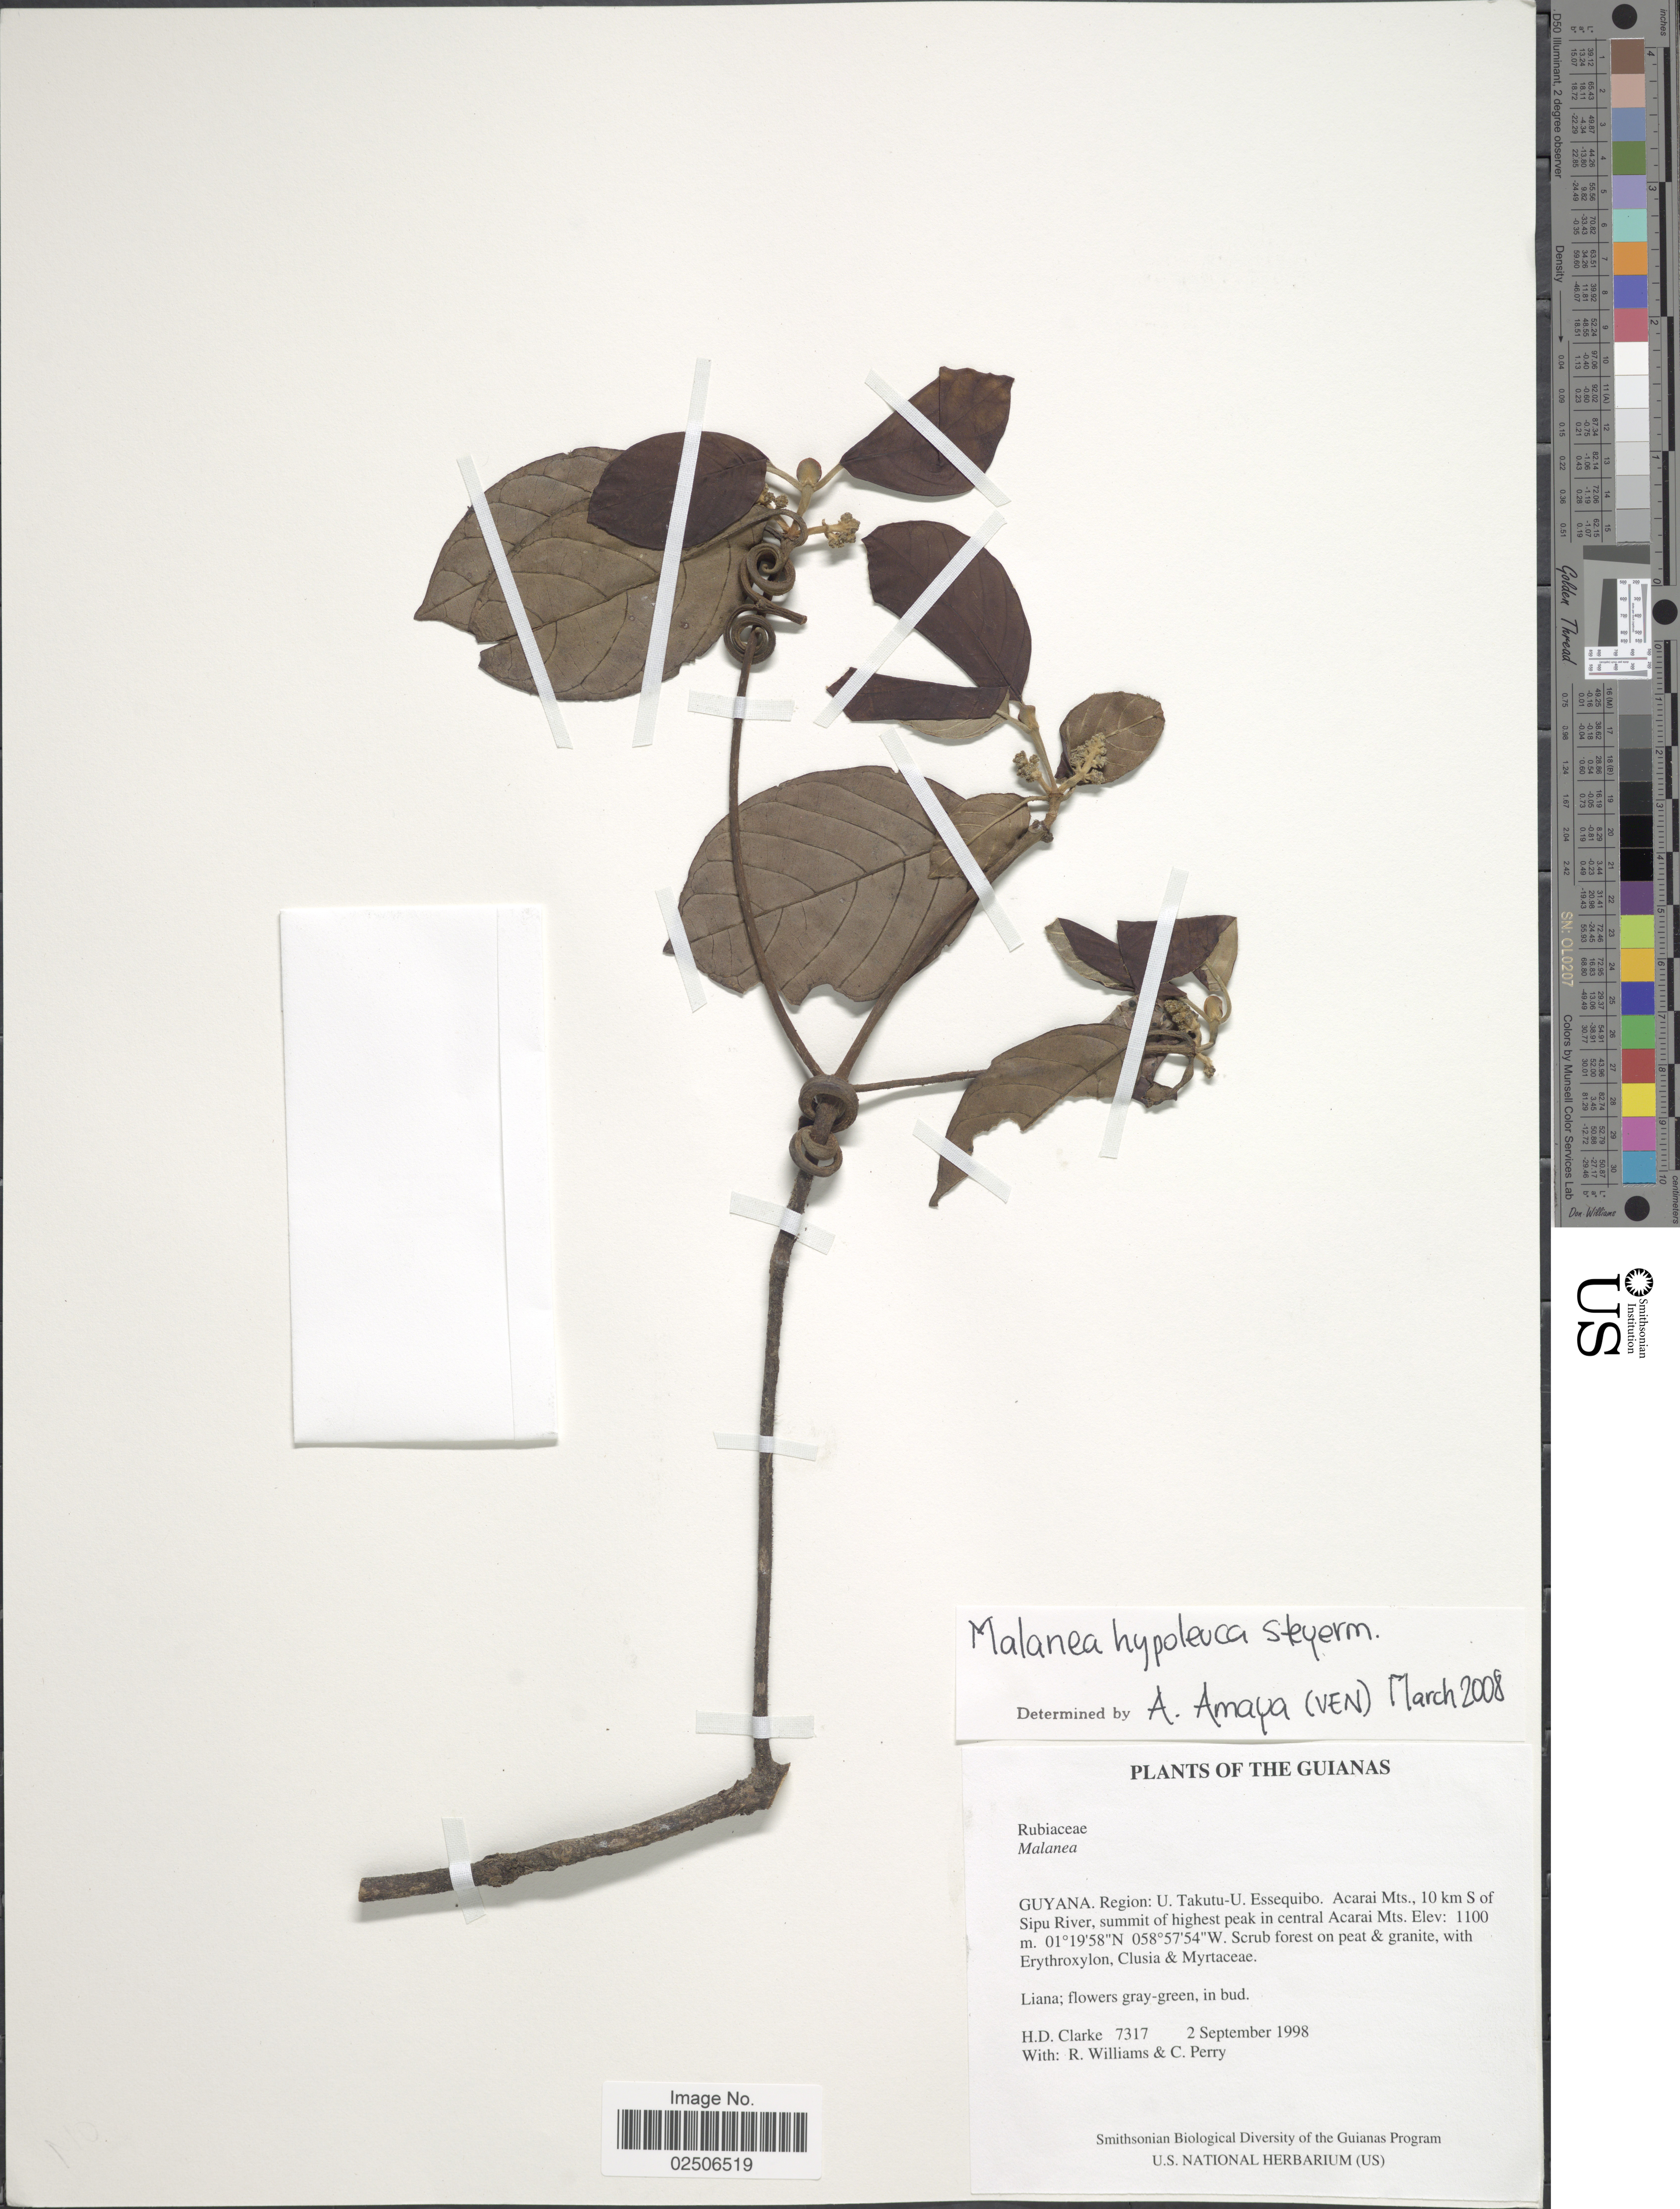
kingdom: Plantae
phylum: Tracheophyta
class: Magnoliopsida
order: Gentianales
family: Rubiaceae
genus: Malanea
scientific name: Malanea hypoleuca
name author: Steyerm.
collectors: H. D. Clarke, R. Williams & C. Perry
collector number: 7317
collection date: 1998-09-02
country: Guyana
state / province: U. Takutu-U. Essequibo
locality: Guianas, Region: U. Takutu-U, Essequibo, Acarai Mts., 10 km S of Sipu River, summit of highest peak in central Acarai Mts.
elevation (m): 1100